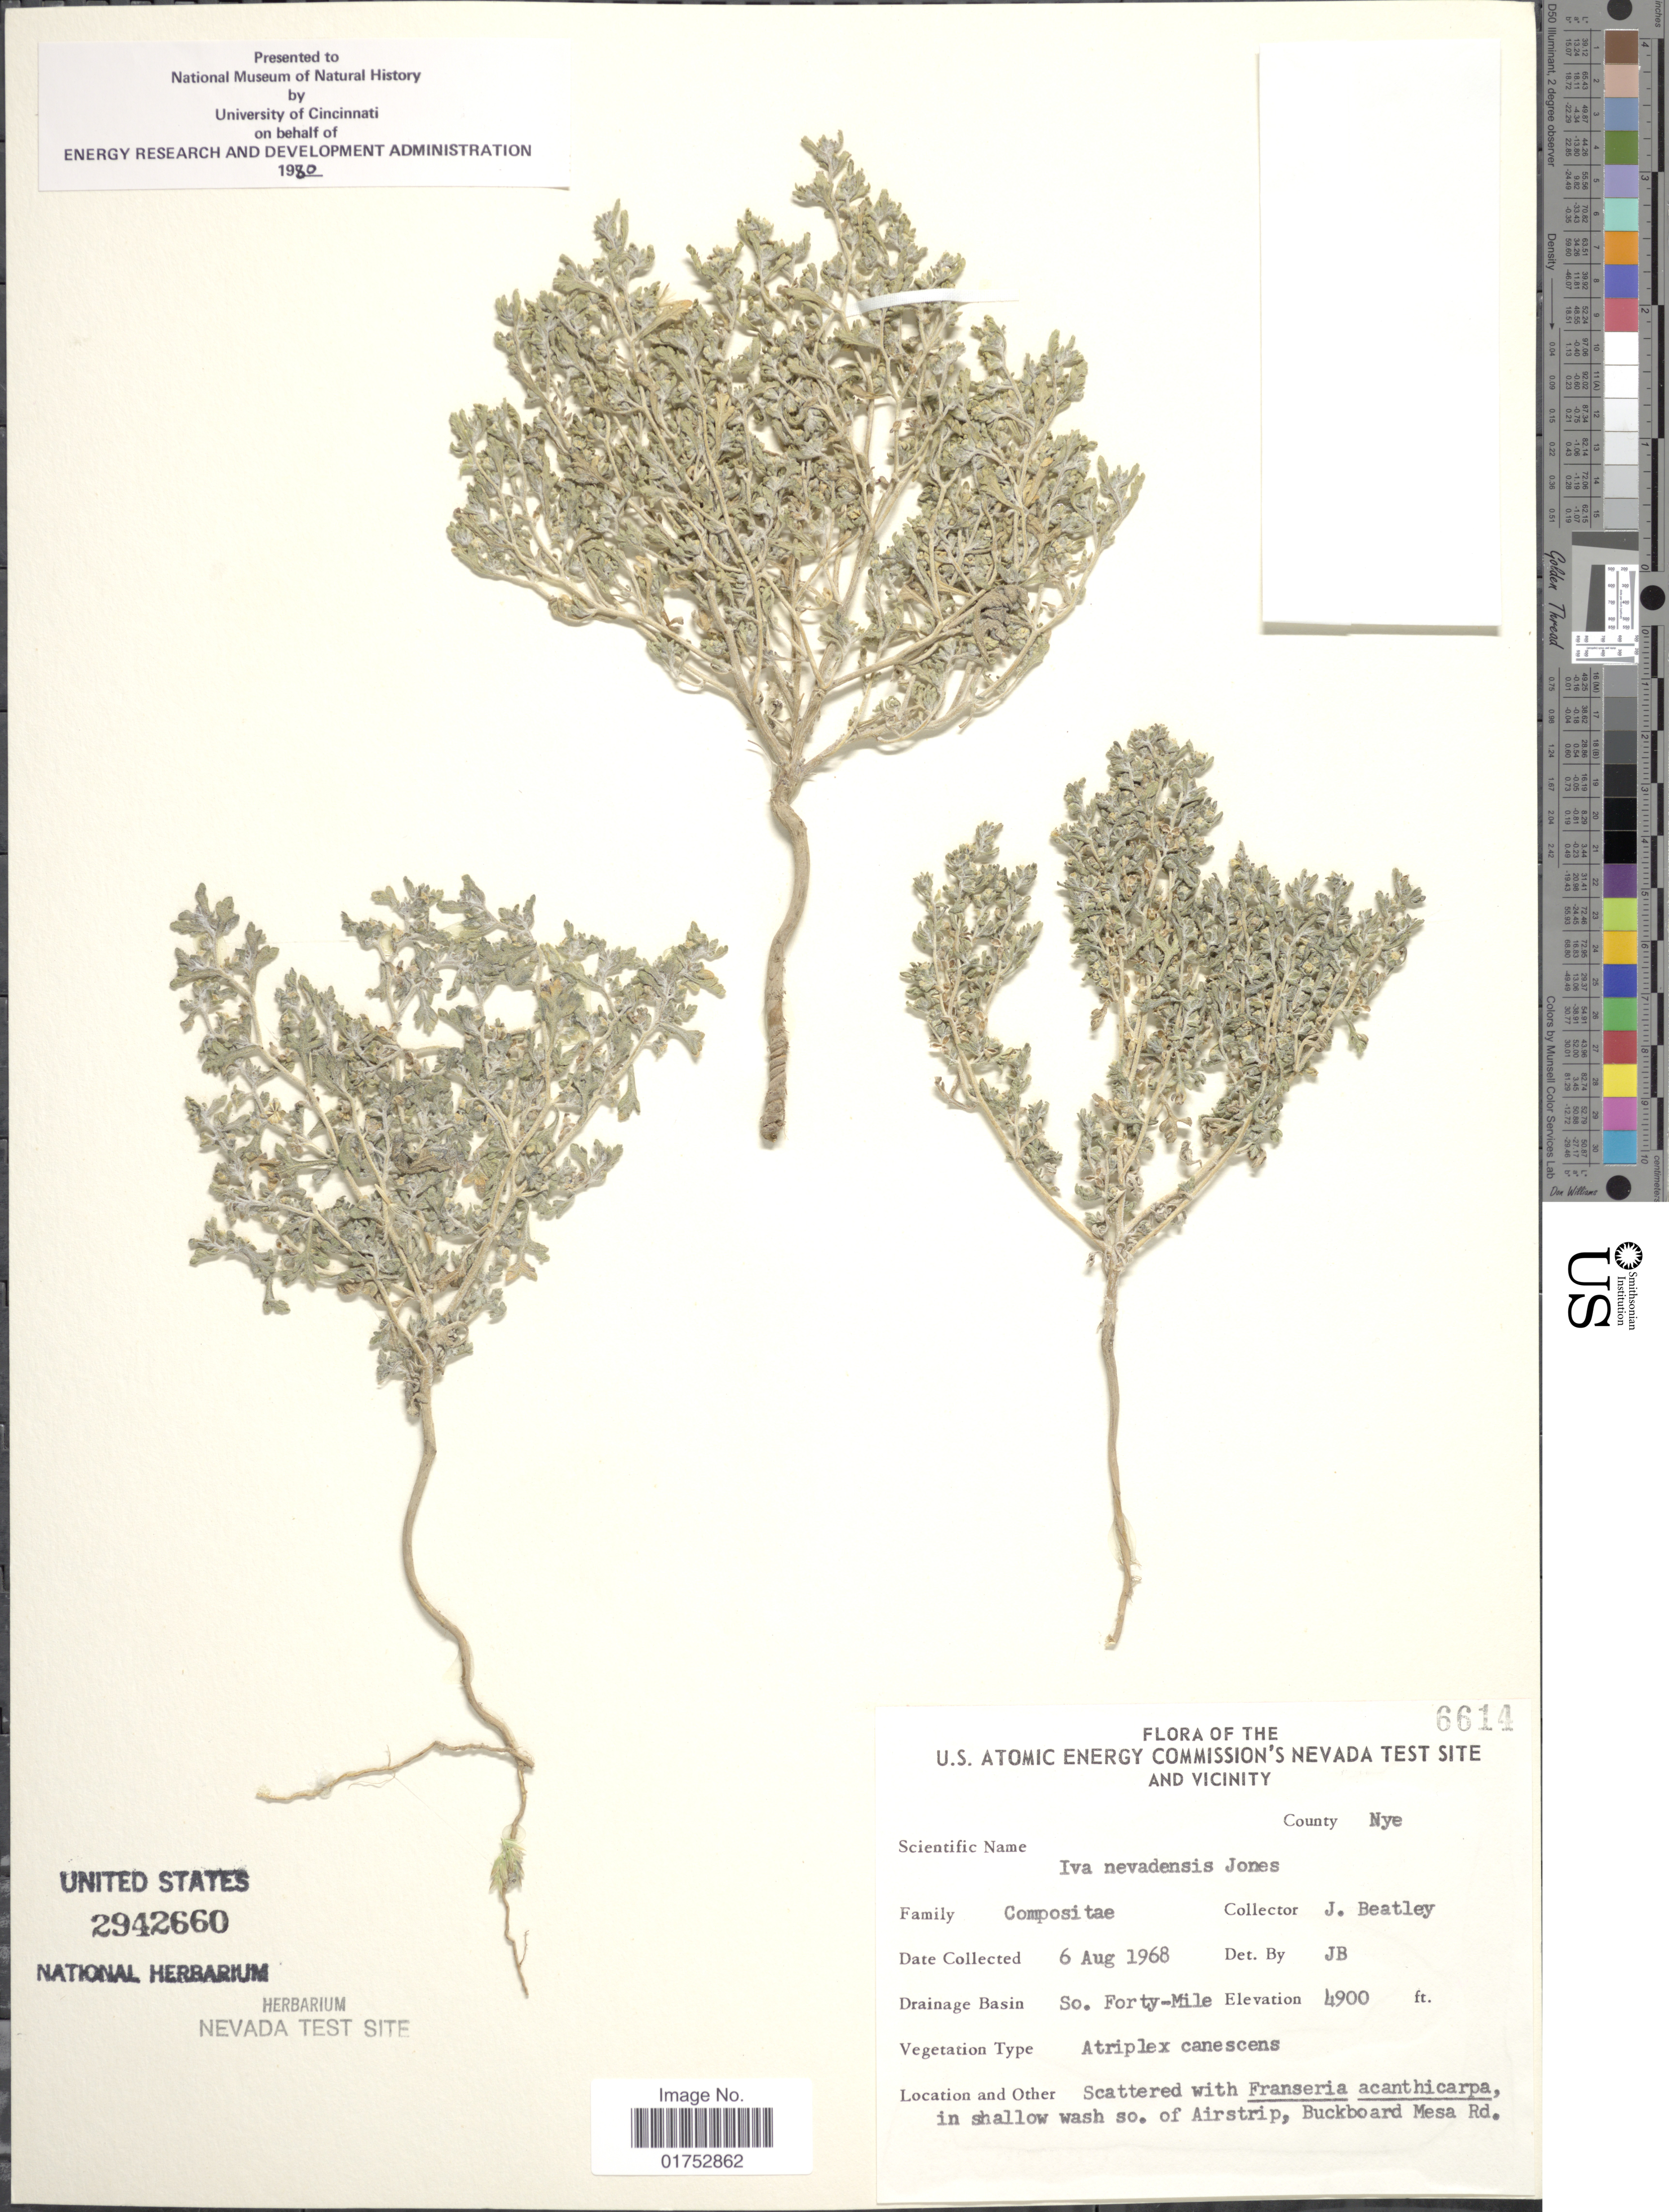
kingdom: Plantae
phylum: Tracheophyta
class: Magnoliopsida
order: Asterales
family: Asteraceae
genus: Iva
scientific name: Iva nevadensis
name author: M.E. Jones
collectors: J. C. Beatley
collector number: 6614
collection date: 1968-08-06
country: United States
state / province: Nevada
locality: U. S. Atomic Energy Commission's Nevada Test Site and Vicinity, County Nye, So. Forty-Mile, so. of Airstrip, Buckboard Mesa Rd.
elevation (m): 1494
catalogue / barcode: US 2942660